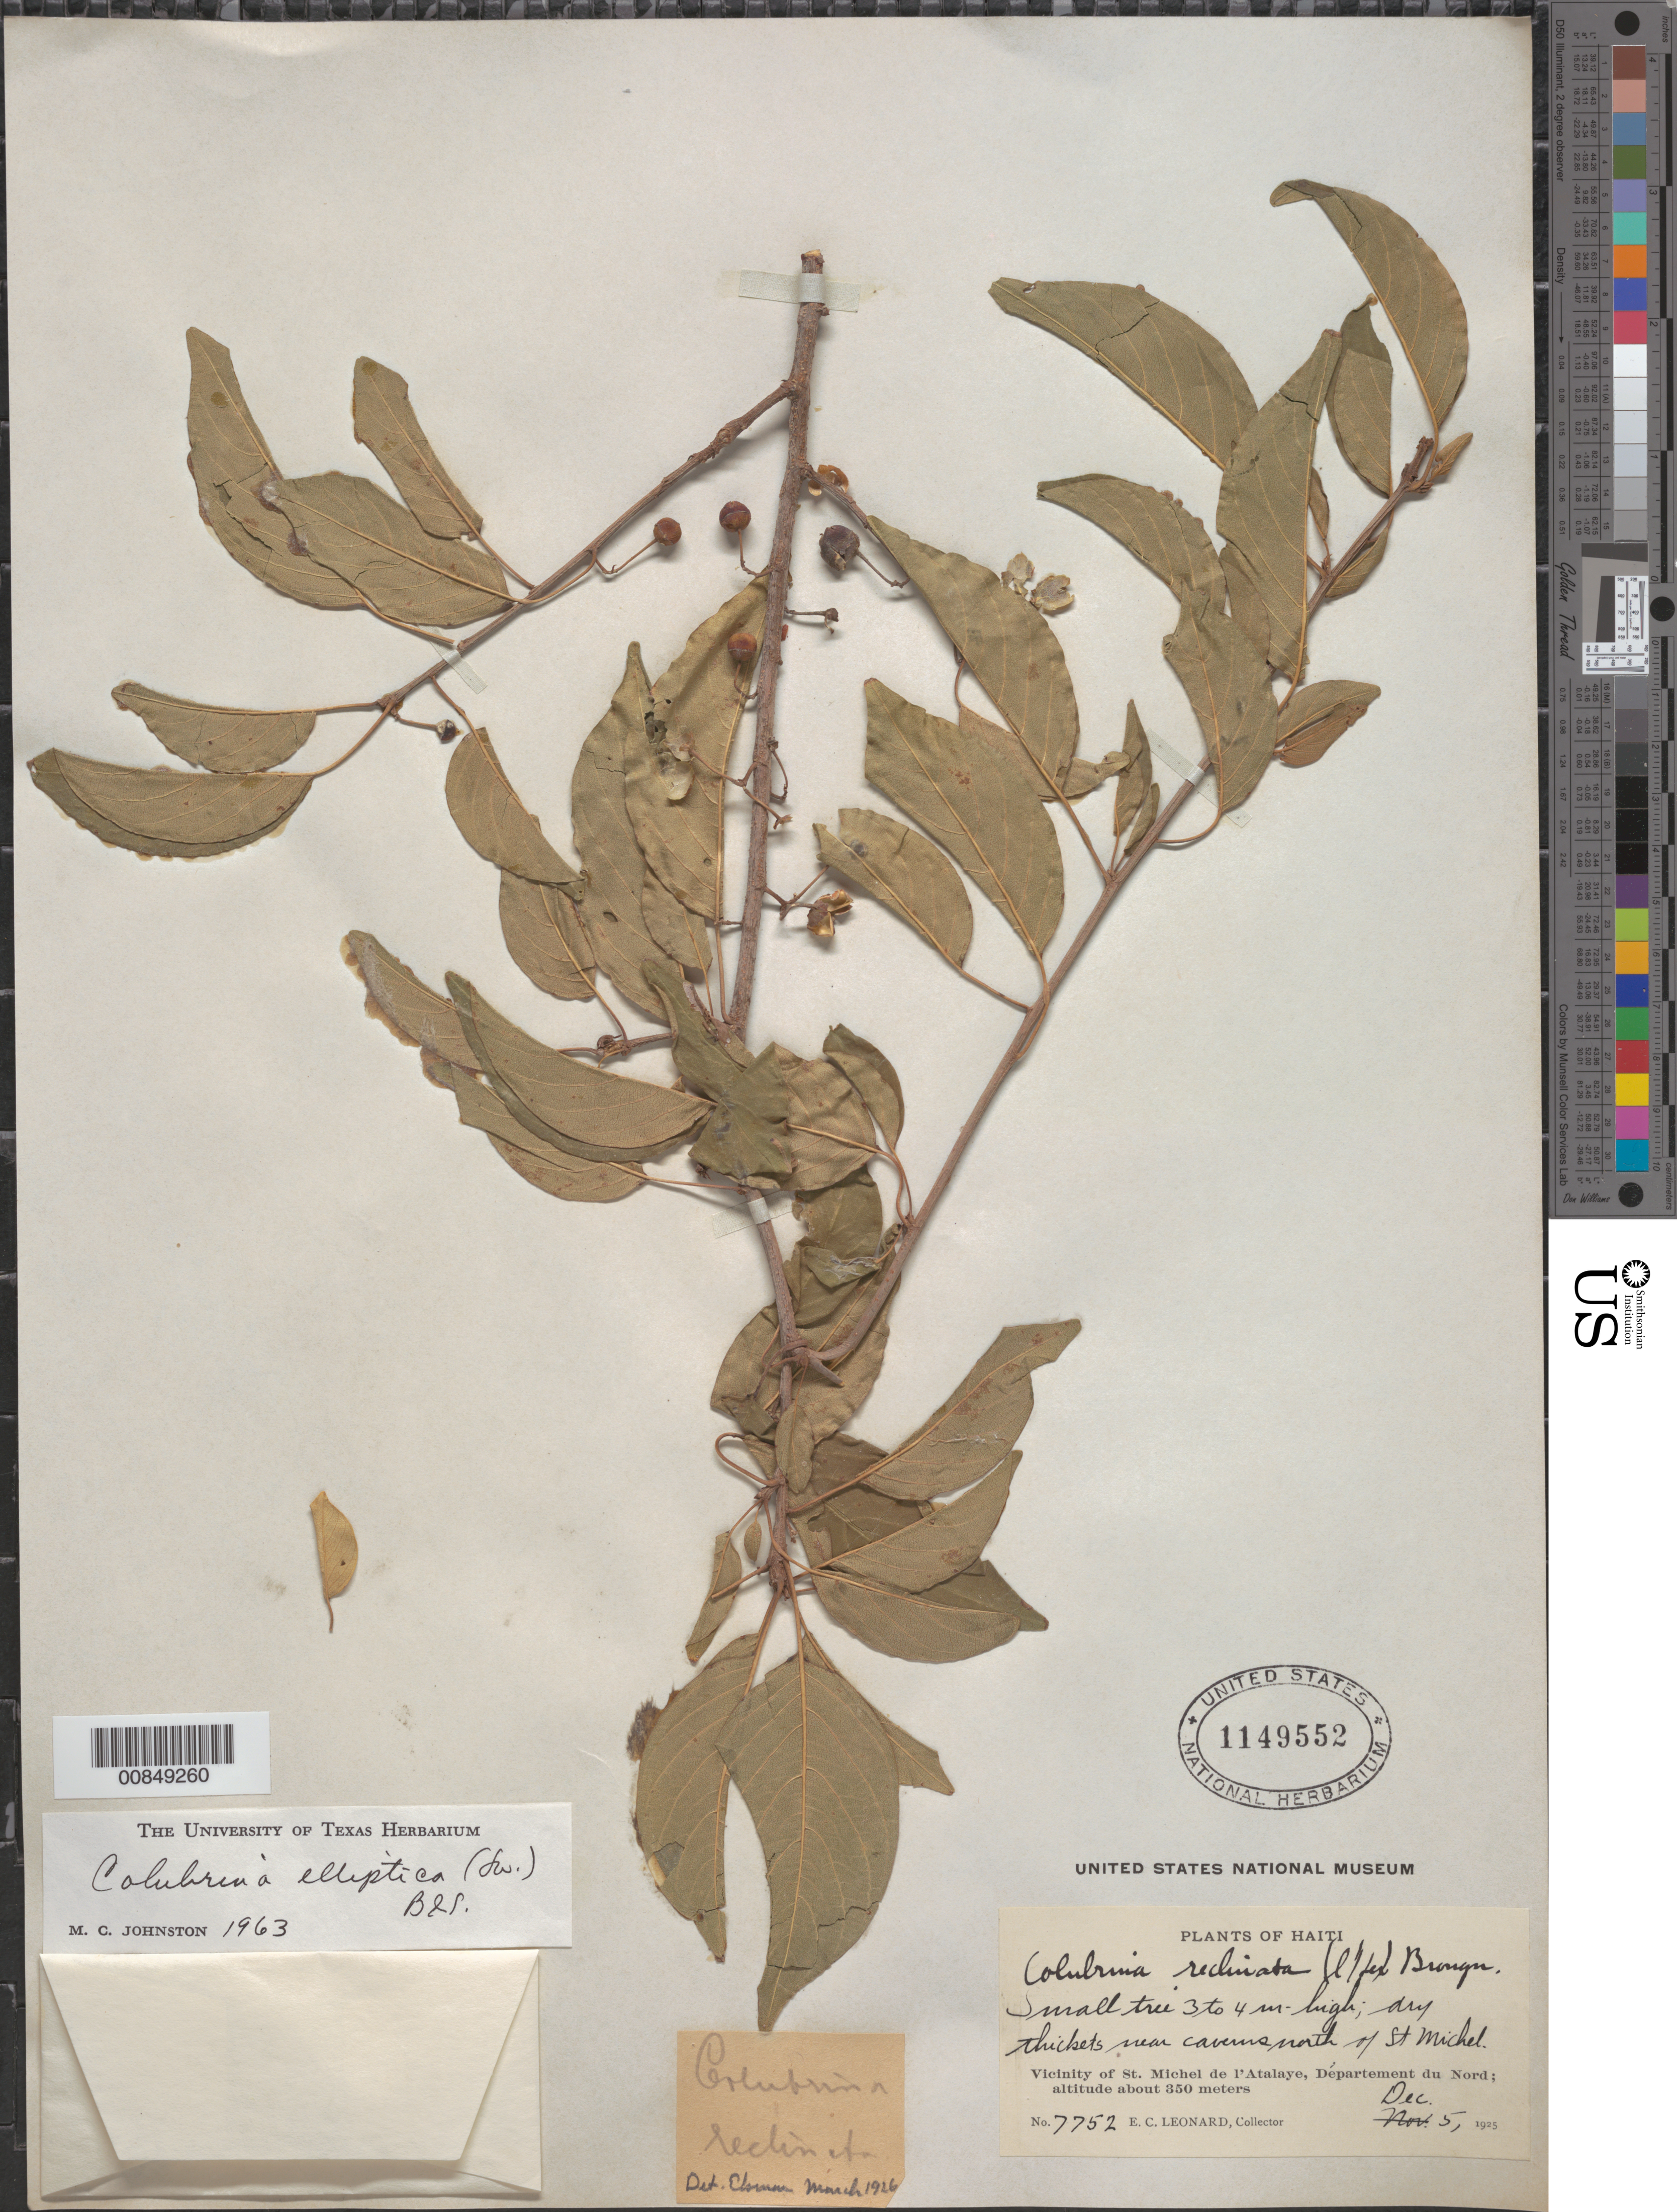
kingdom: Plantae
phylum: Tracheophyta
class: Magnoliopsida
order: Rosales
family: Rhamnaceae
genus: Colubrina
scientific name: Colubrina elliptica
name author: (Sw.) Brizicky & W.L. Stern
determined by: Johnston, Marshall C.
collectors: E. C. Leonard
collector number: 7752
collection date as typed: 05 Dec 1925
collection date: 1925-12-05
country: Haiti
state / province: Artibonite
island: Hispaniola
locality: Vicinity of St. Michel de l'Atalaye, N of town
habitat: Dry thickets near caverns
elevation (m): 350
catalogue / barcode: US 1149552